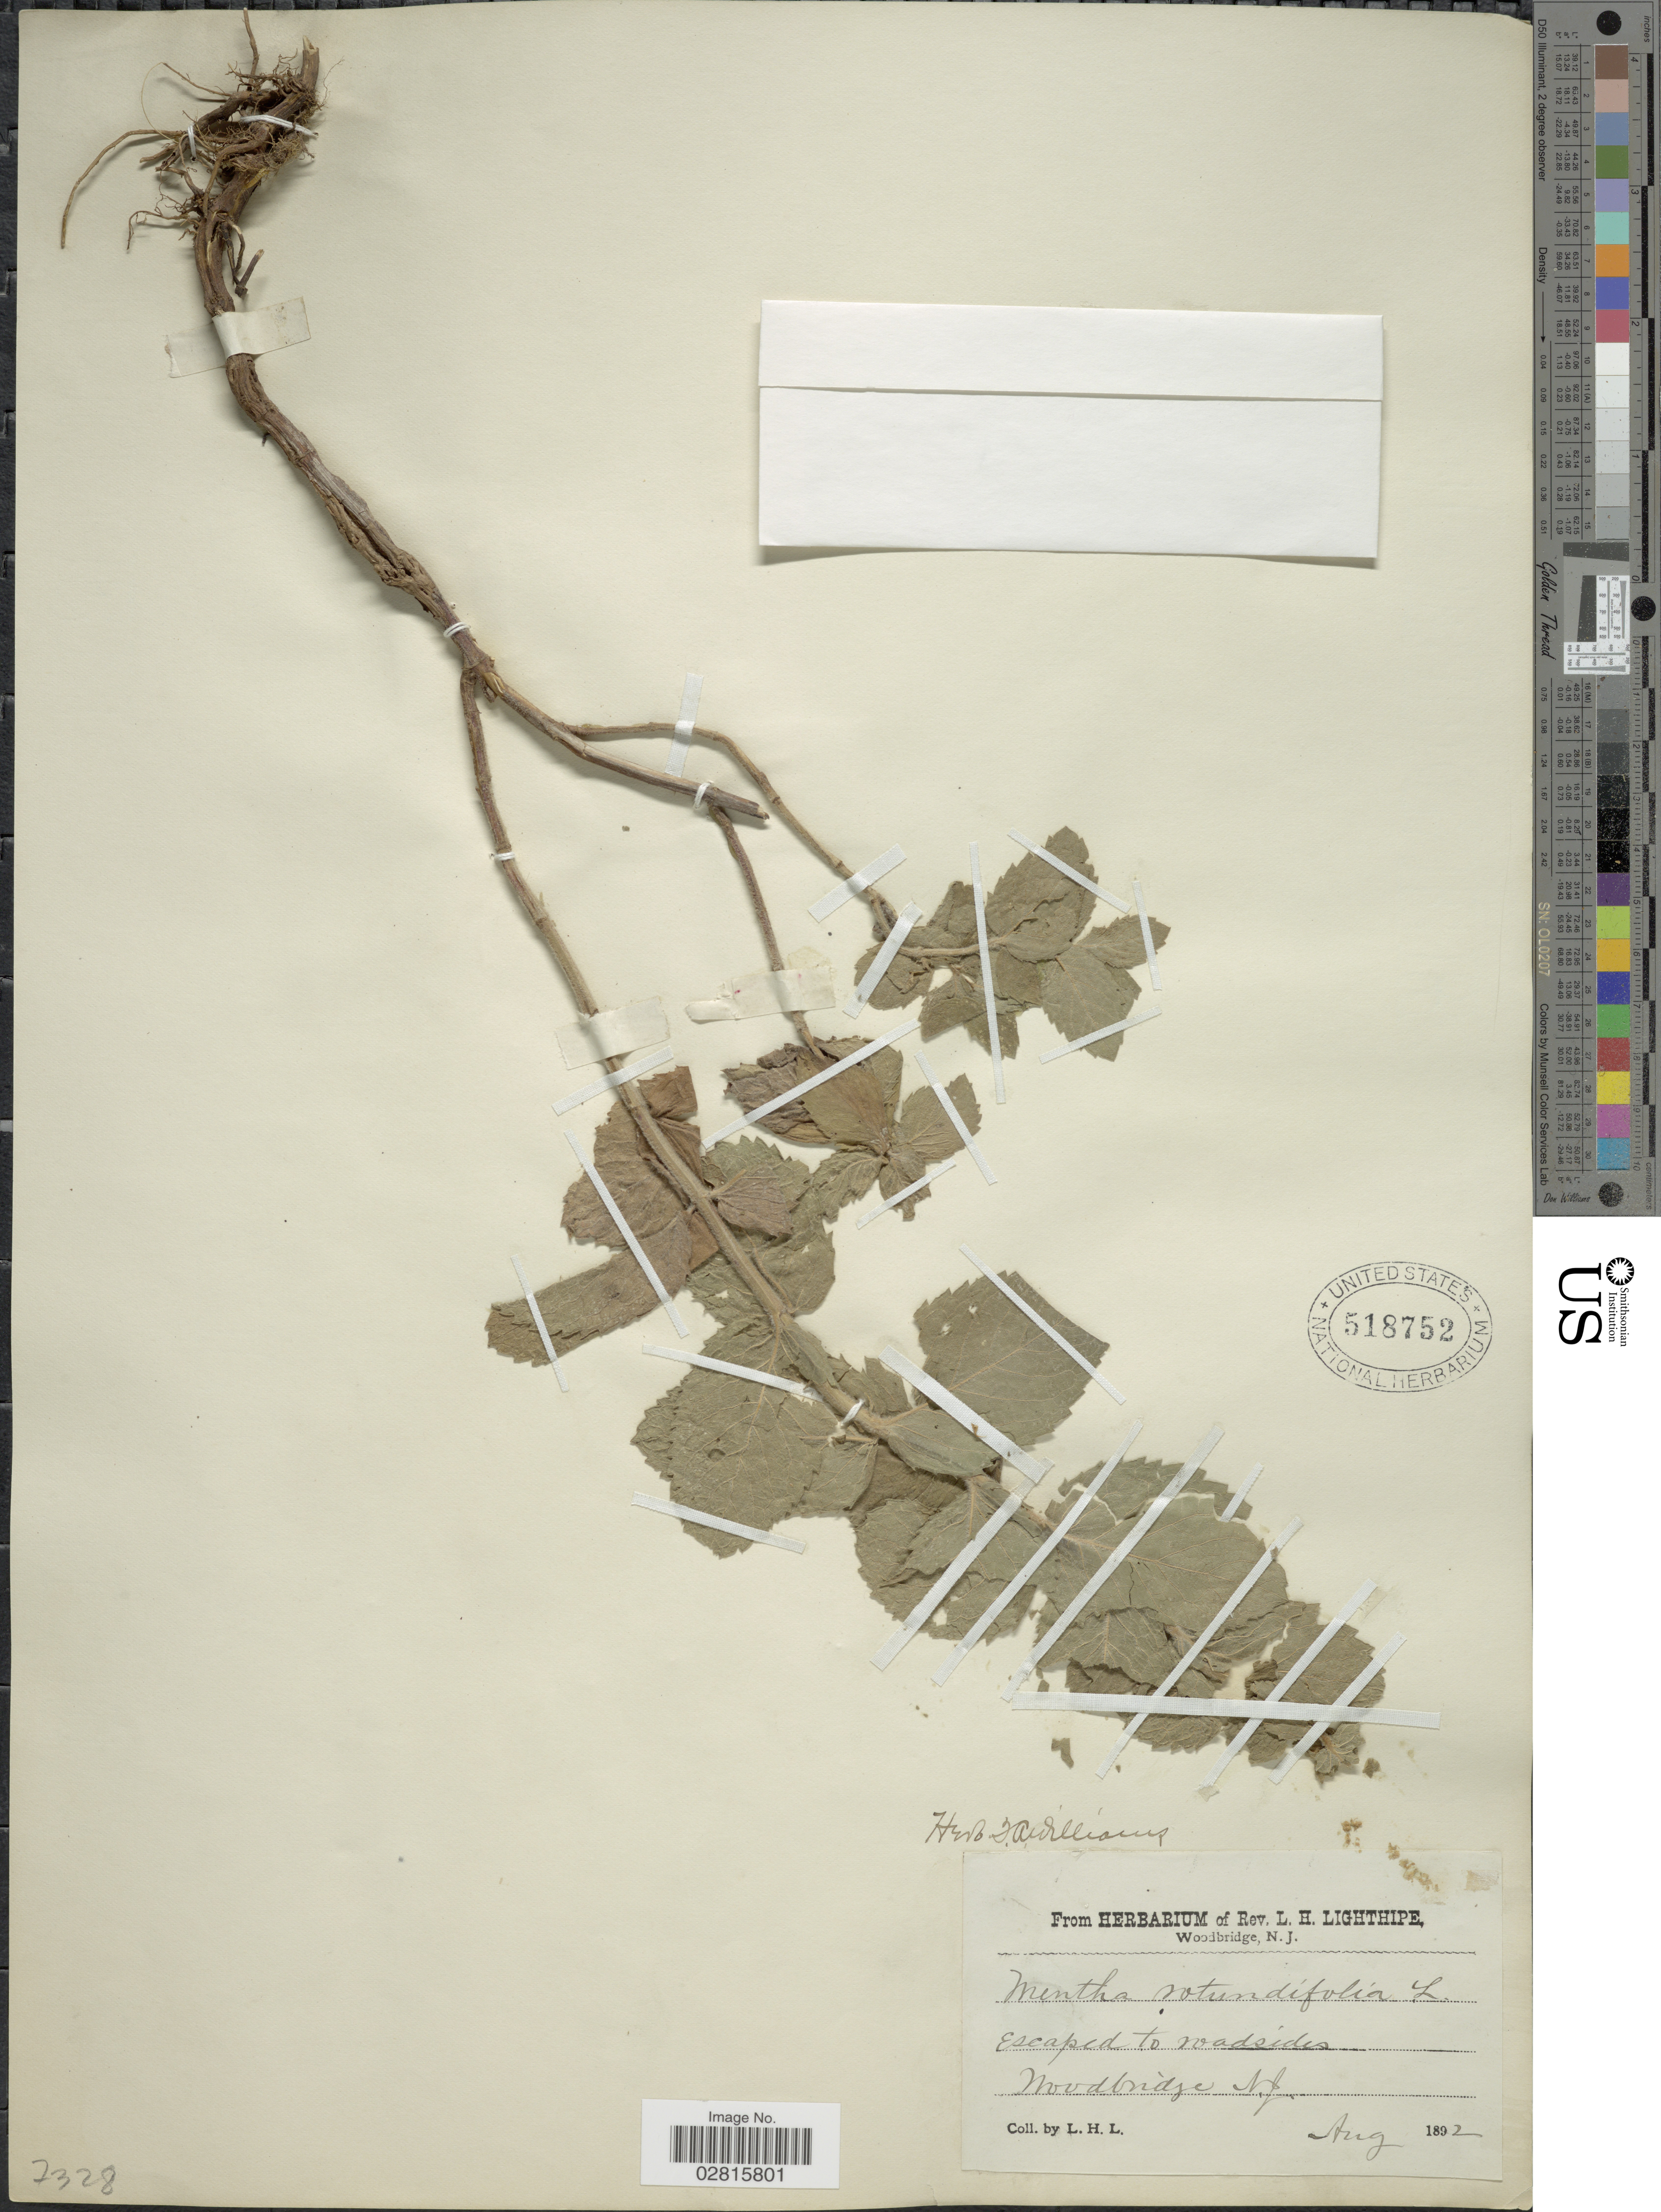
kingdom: Plantae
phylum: Tracheophyta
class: Magnoliopsida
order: Lamiales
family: Lamiaceae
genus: Mentha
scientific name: Mentha rotundifolia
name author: (L.) Huds.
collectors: Rev. L. H. Lighthipe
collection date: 1892-08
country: United States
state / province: New Jersey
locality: Woodbridge N.J.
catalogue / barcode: US 518752